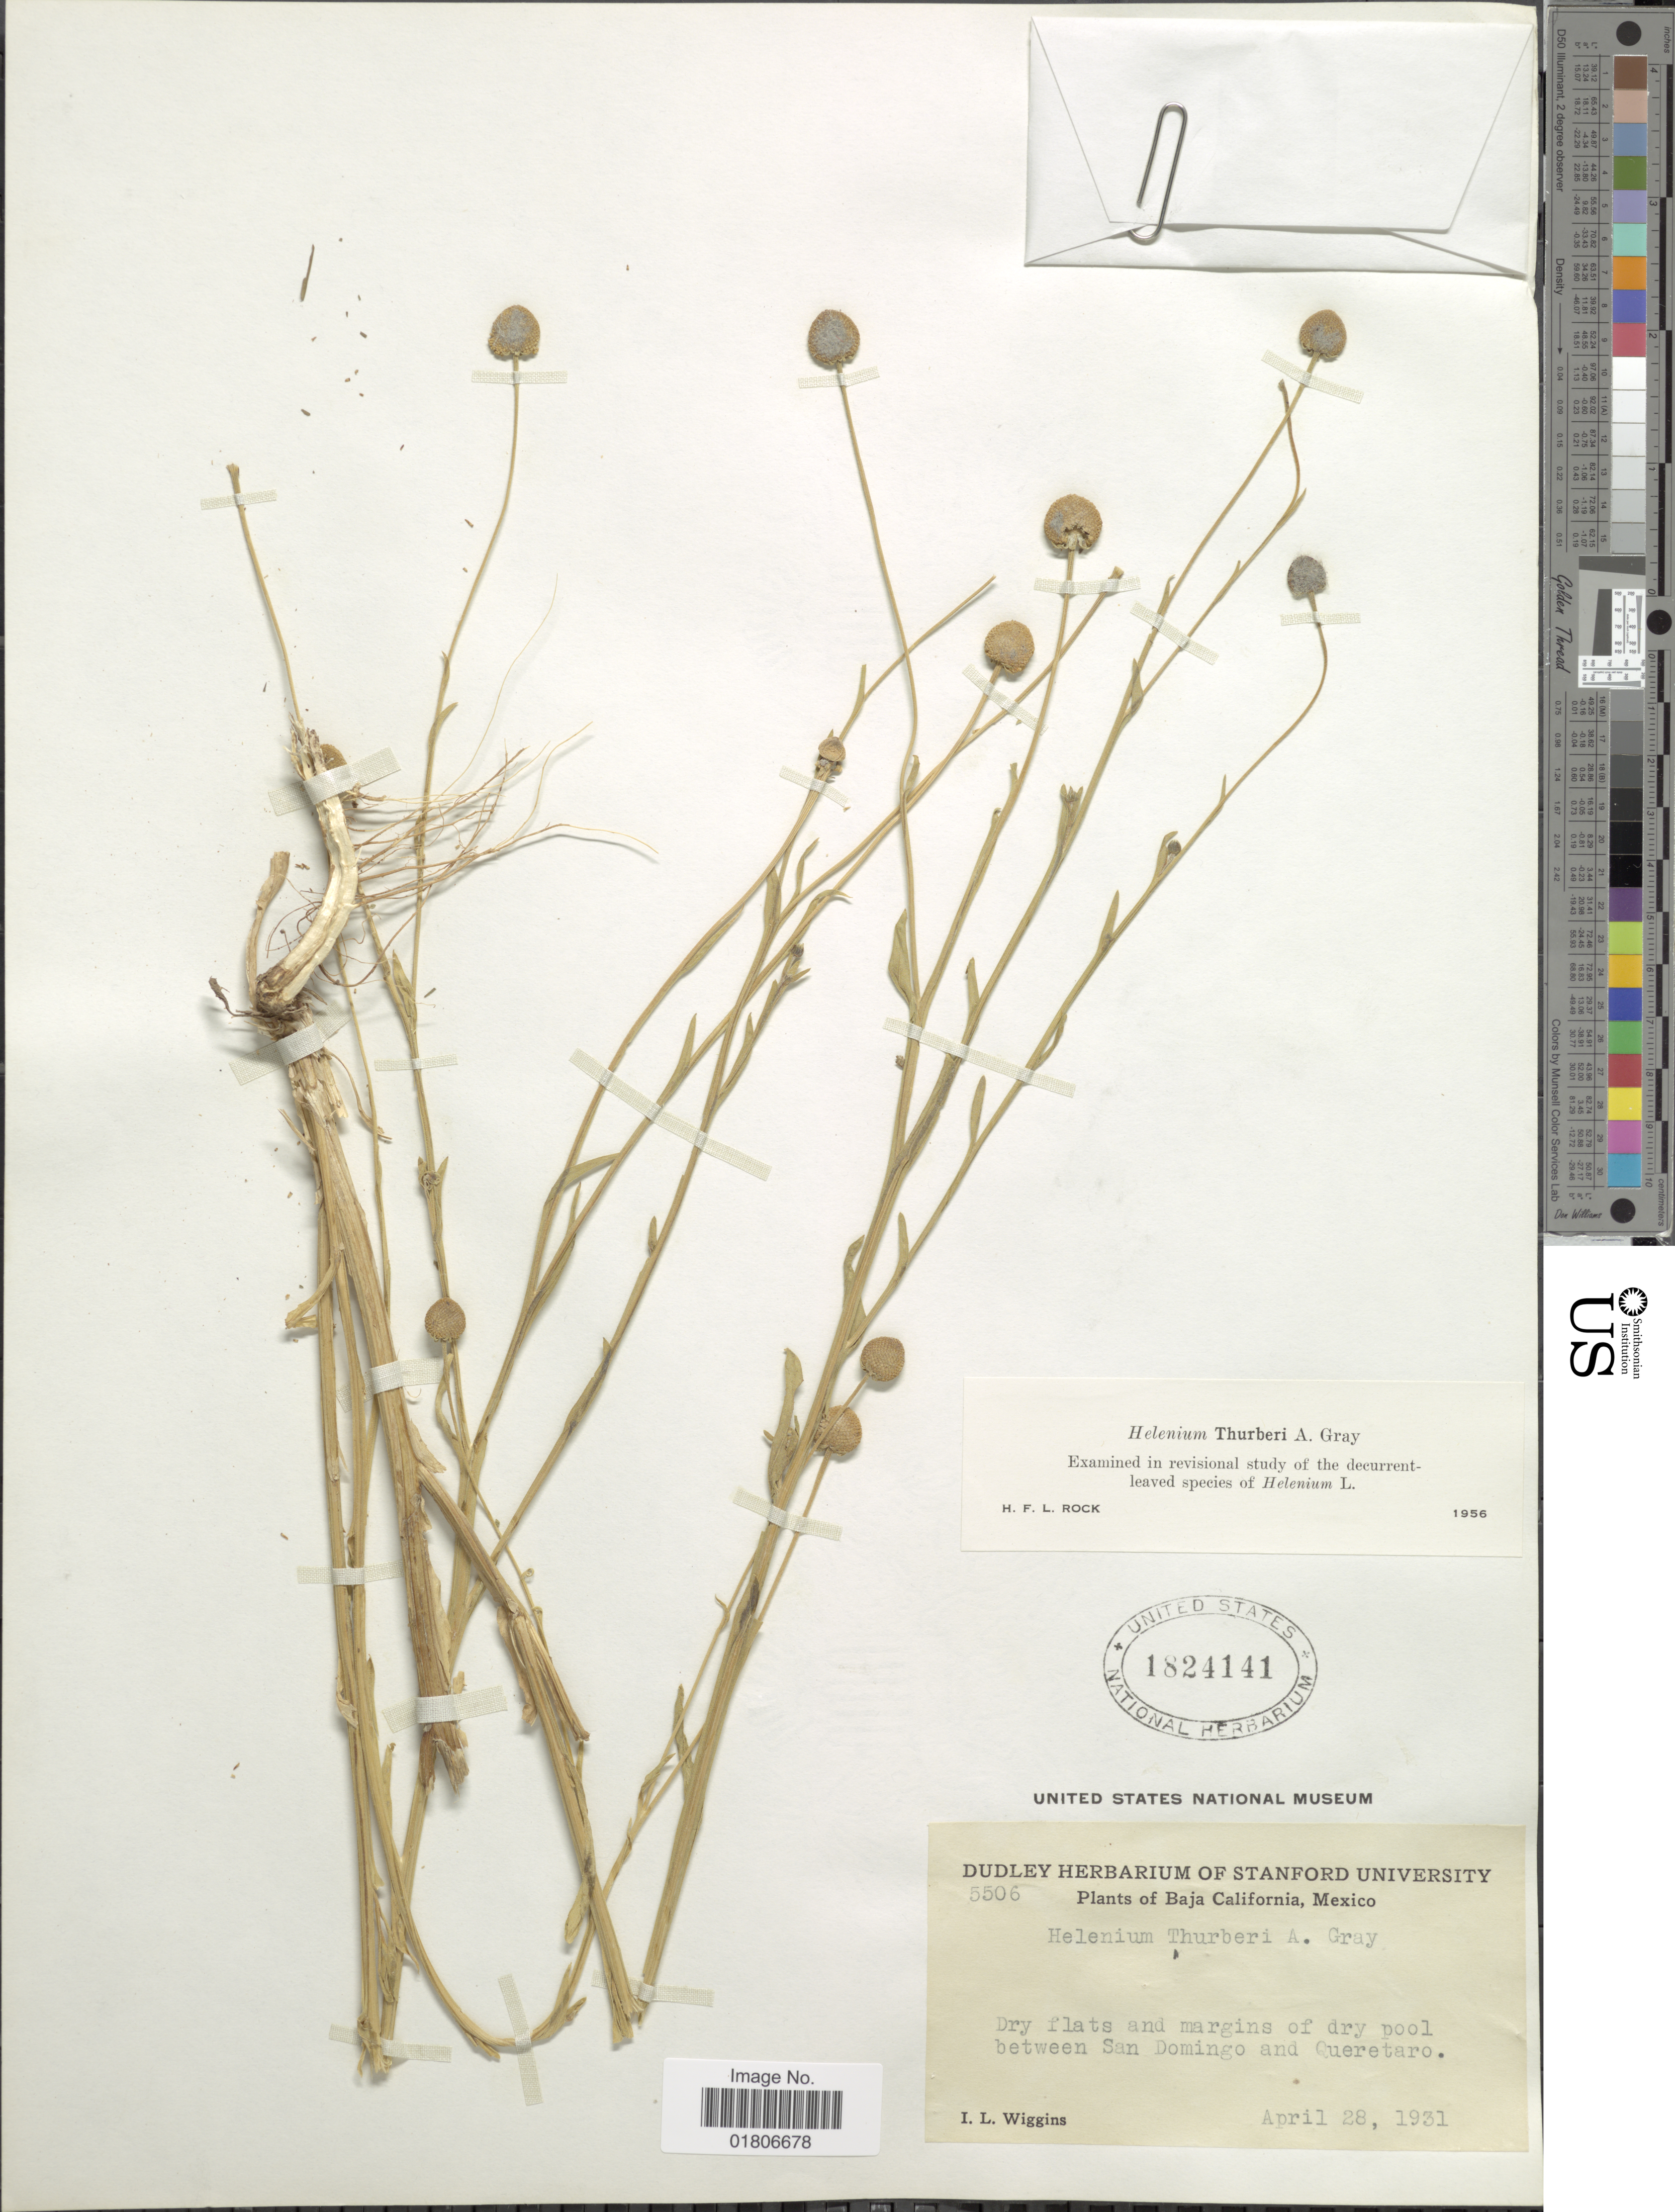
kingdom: Plantae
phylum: Tracheophyta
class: Magnoliopsida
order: Asterales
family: Asteraceae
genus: Helenium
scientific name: Helenium thurberi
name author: A. Gray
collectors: I. L. Wiggins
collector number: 5506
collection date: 1931-04-28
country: Mexico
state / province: Baja California Sur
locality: Between San Domingo and Queretaro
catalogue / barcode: US 1824141